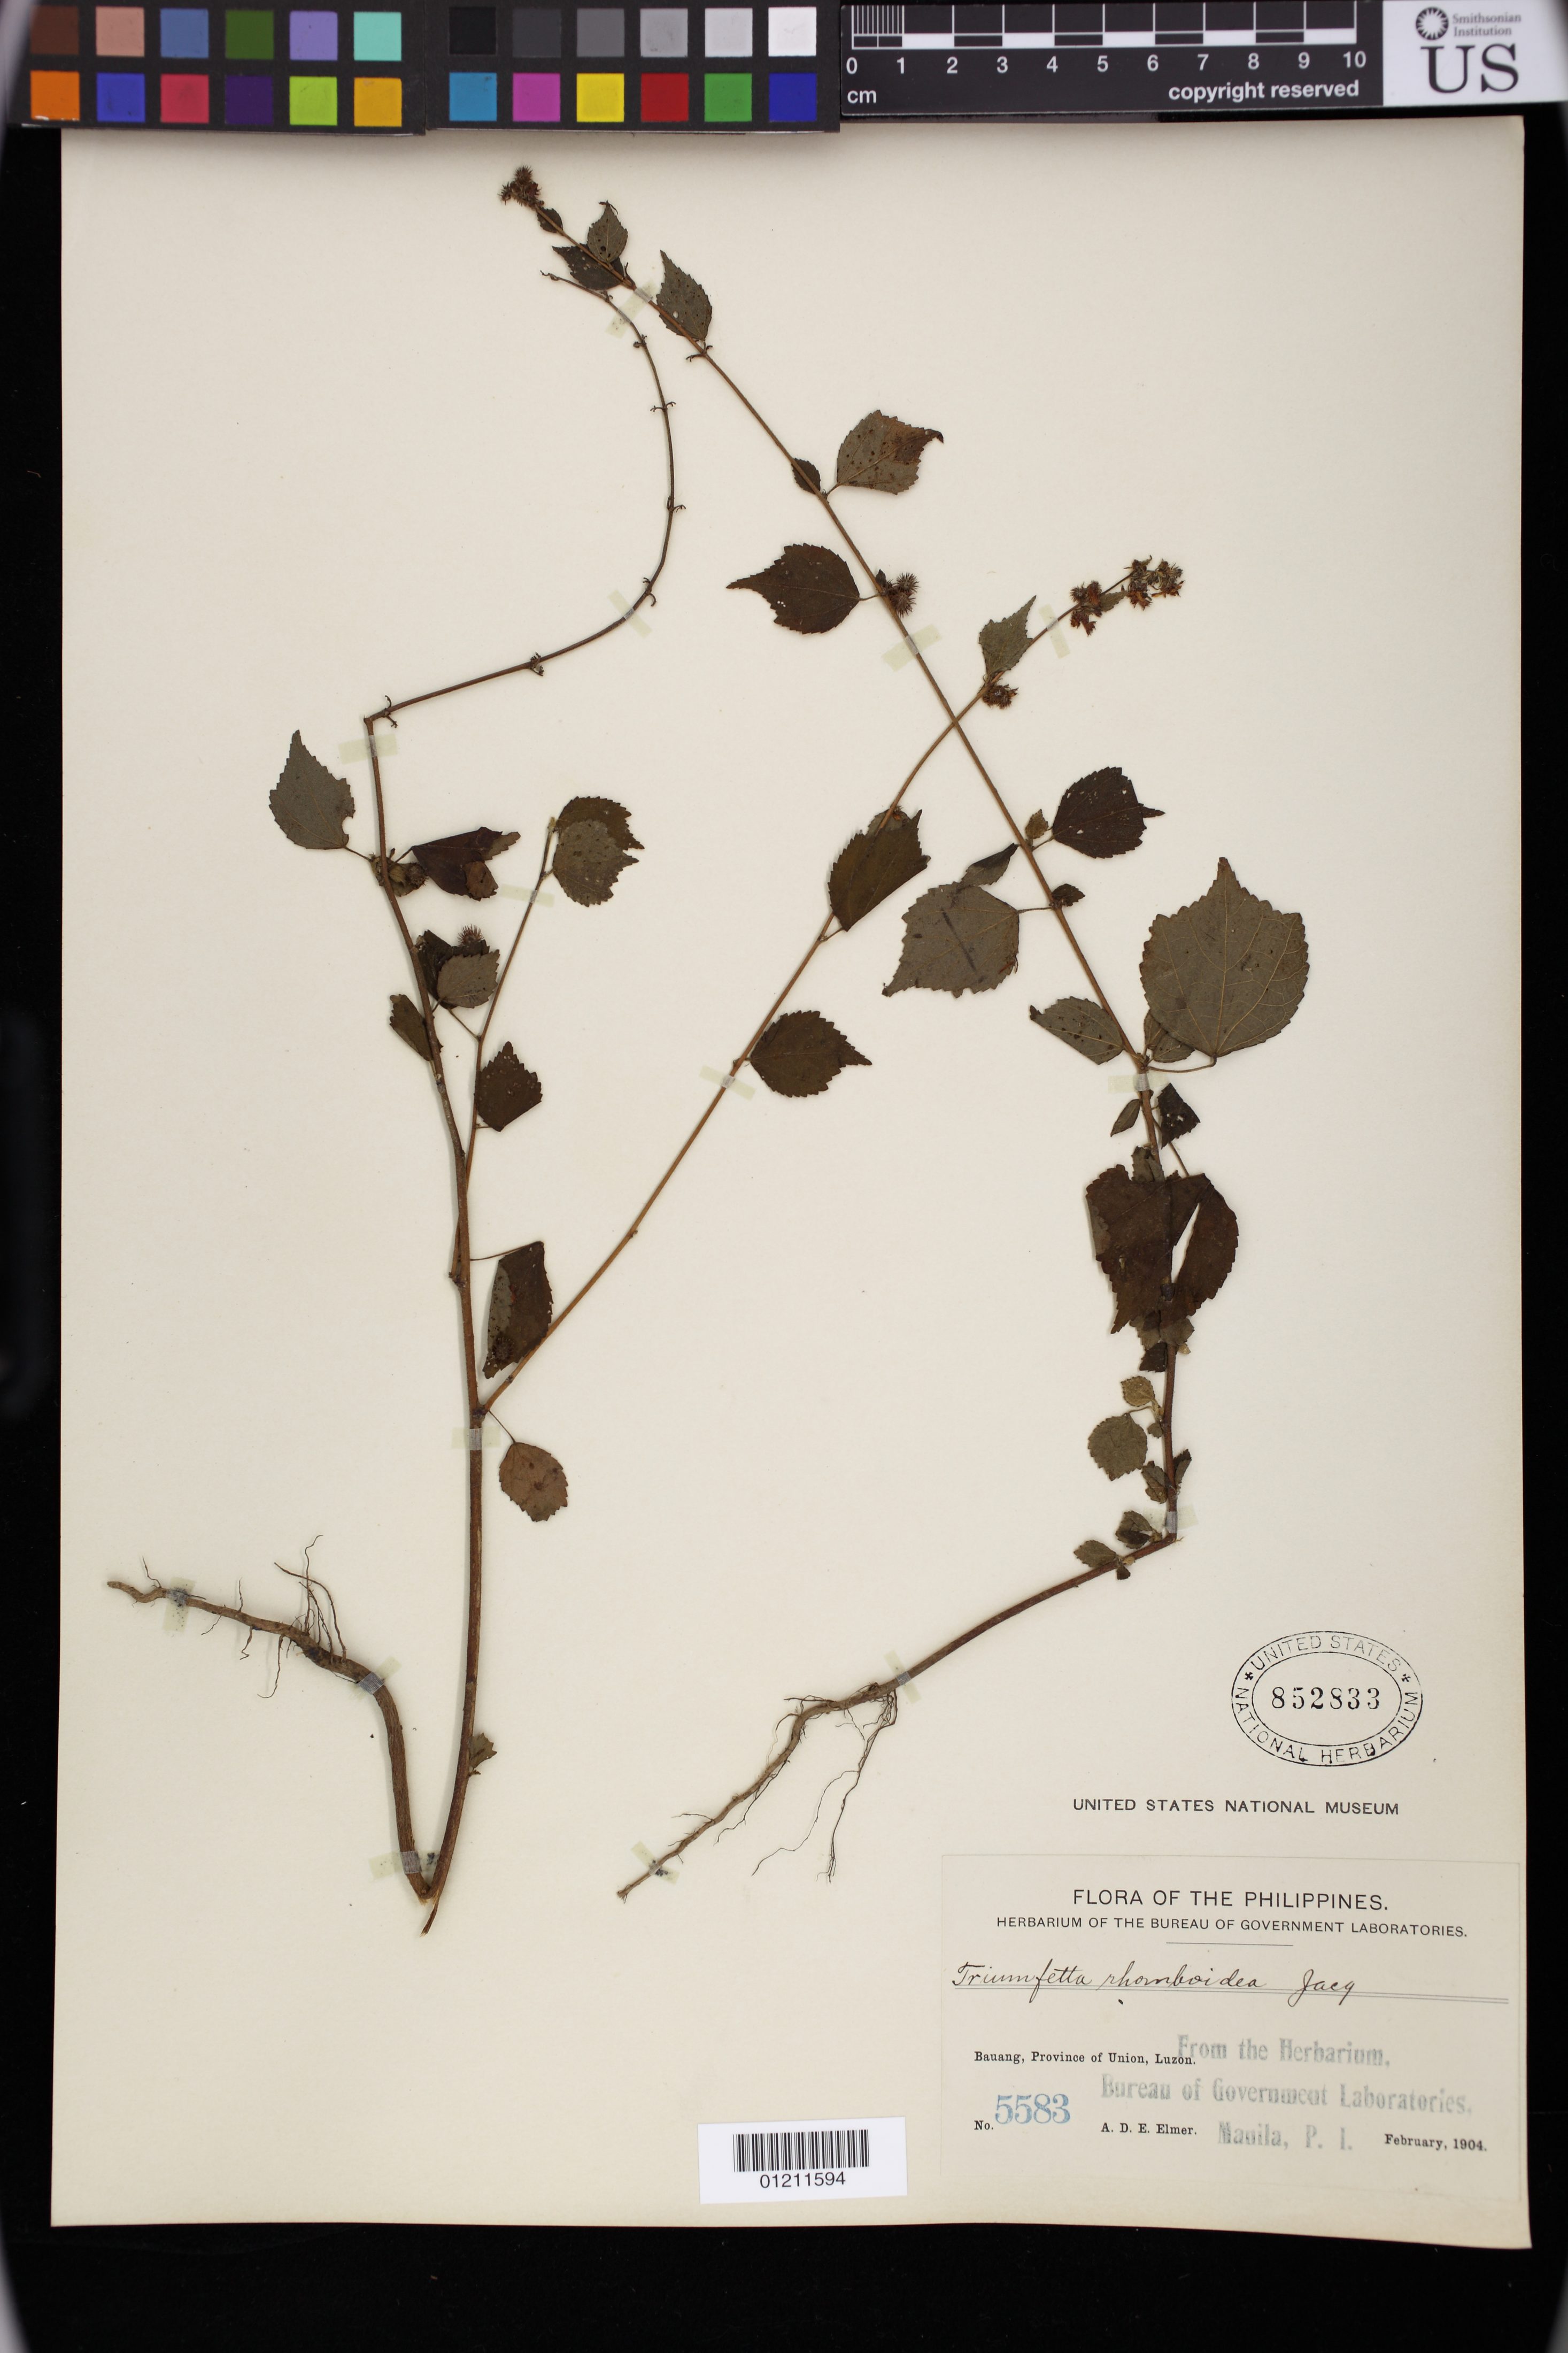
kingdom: Plantae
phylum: Tracheophyta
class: Magnoliopsida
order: Malvales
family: Malvaceae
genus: Triumfetta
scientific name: Triumfetta rhomboidea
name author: Jacq.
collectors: A. D. E. Elmer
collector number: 5583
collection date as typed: Feb 1904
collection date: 1904-02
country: Philippines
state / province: Ilocos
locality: Bauang, Province of Union, Luzon.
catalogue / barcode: US 852833